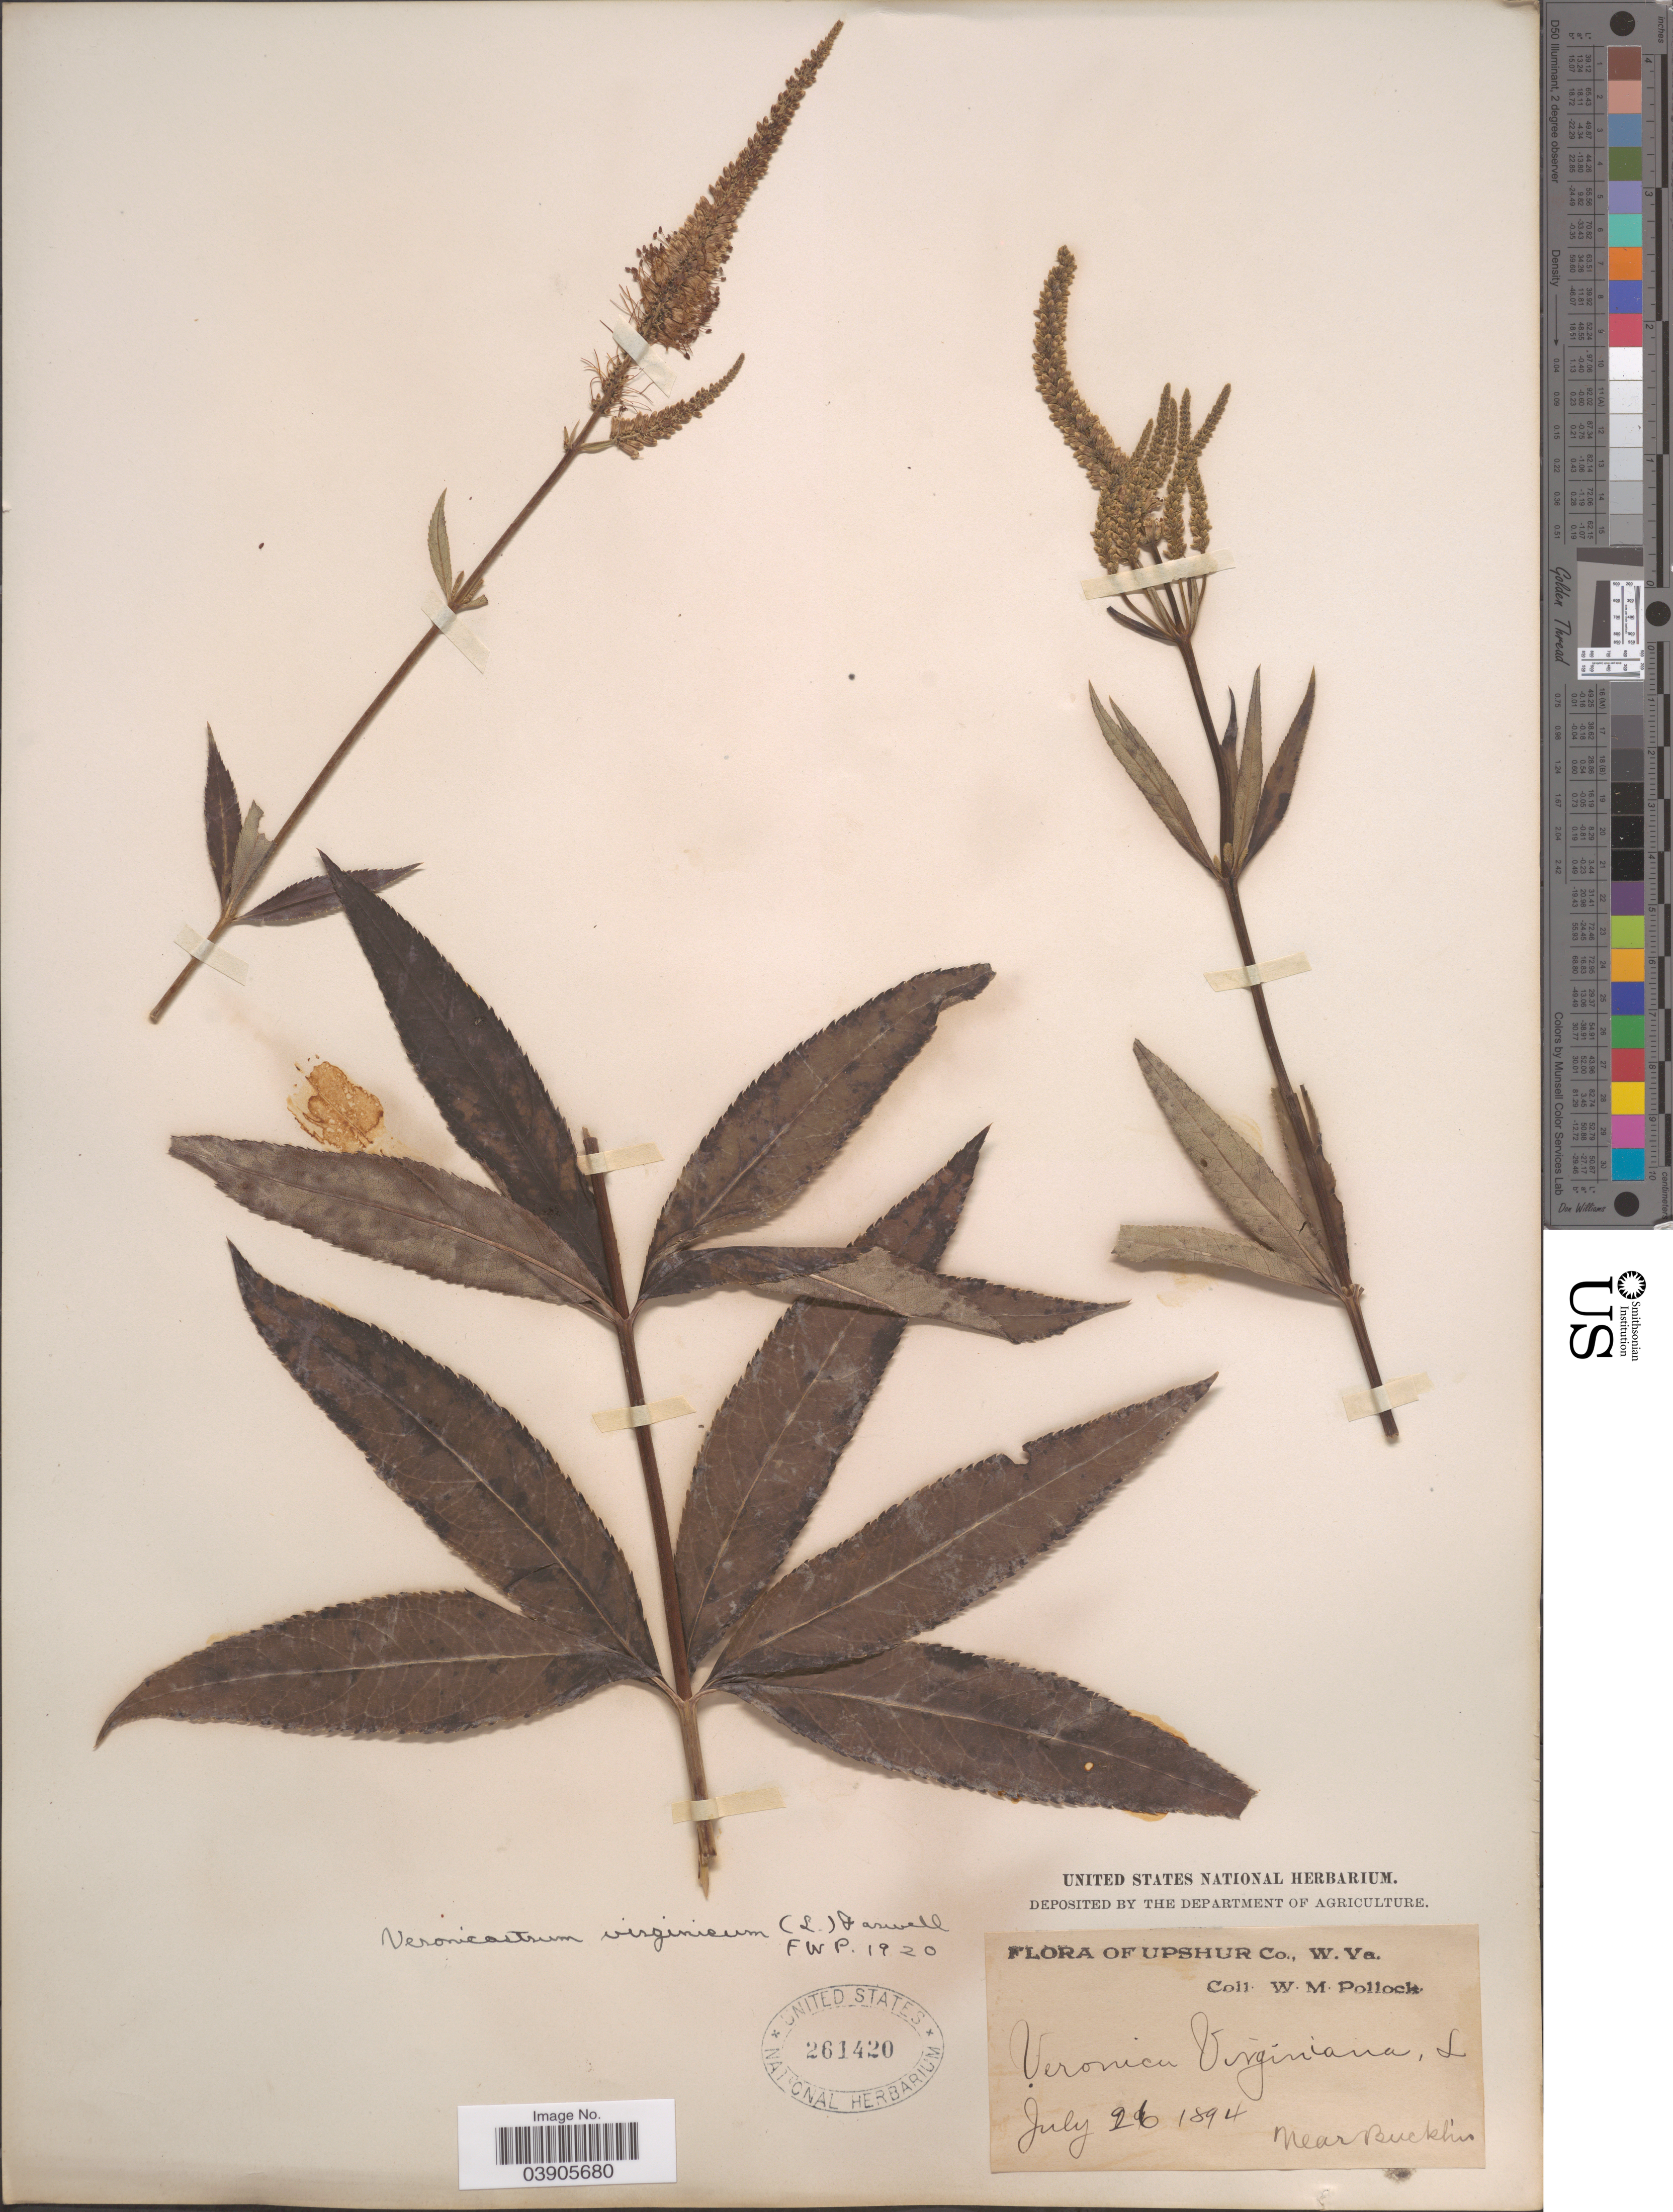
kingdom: Plantae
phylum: Tracheophyta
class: Magnoliopsida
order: Lamiales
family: Plantaginaceae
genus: Veronicastrum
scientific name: Veronicastrum virginicum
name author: (L.) Farw.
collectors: W. M. Pollock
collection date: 1894-07-26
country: United States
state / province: West Virginia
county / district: Upshur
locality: Near Bucklin.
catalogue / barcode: US 261420